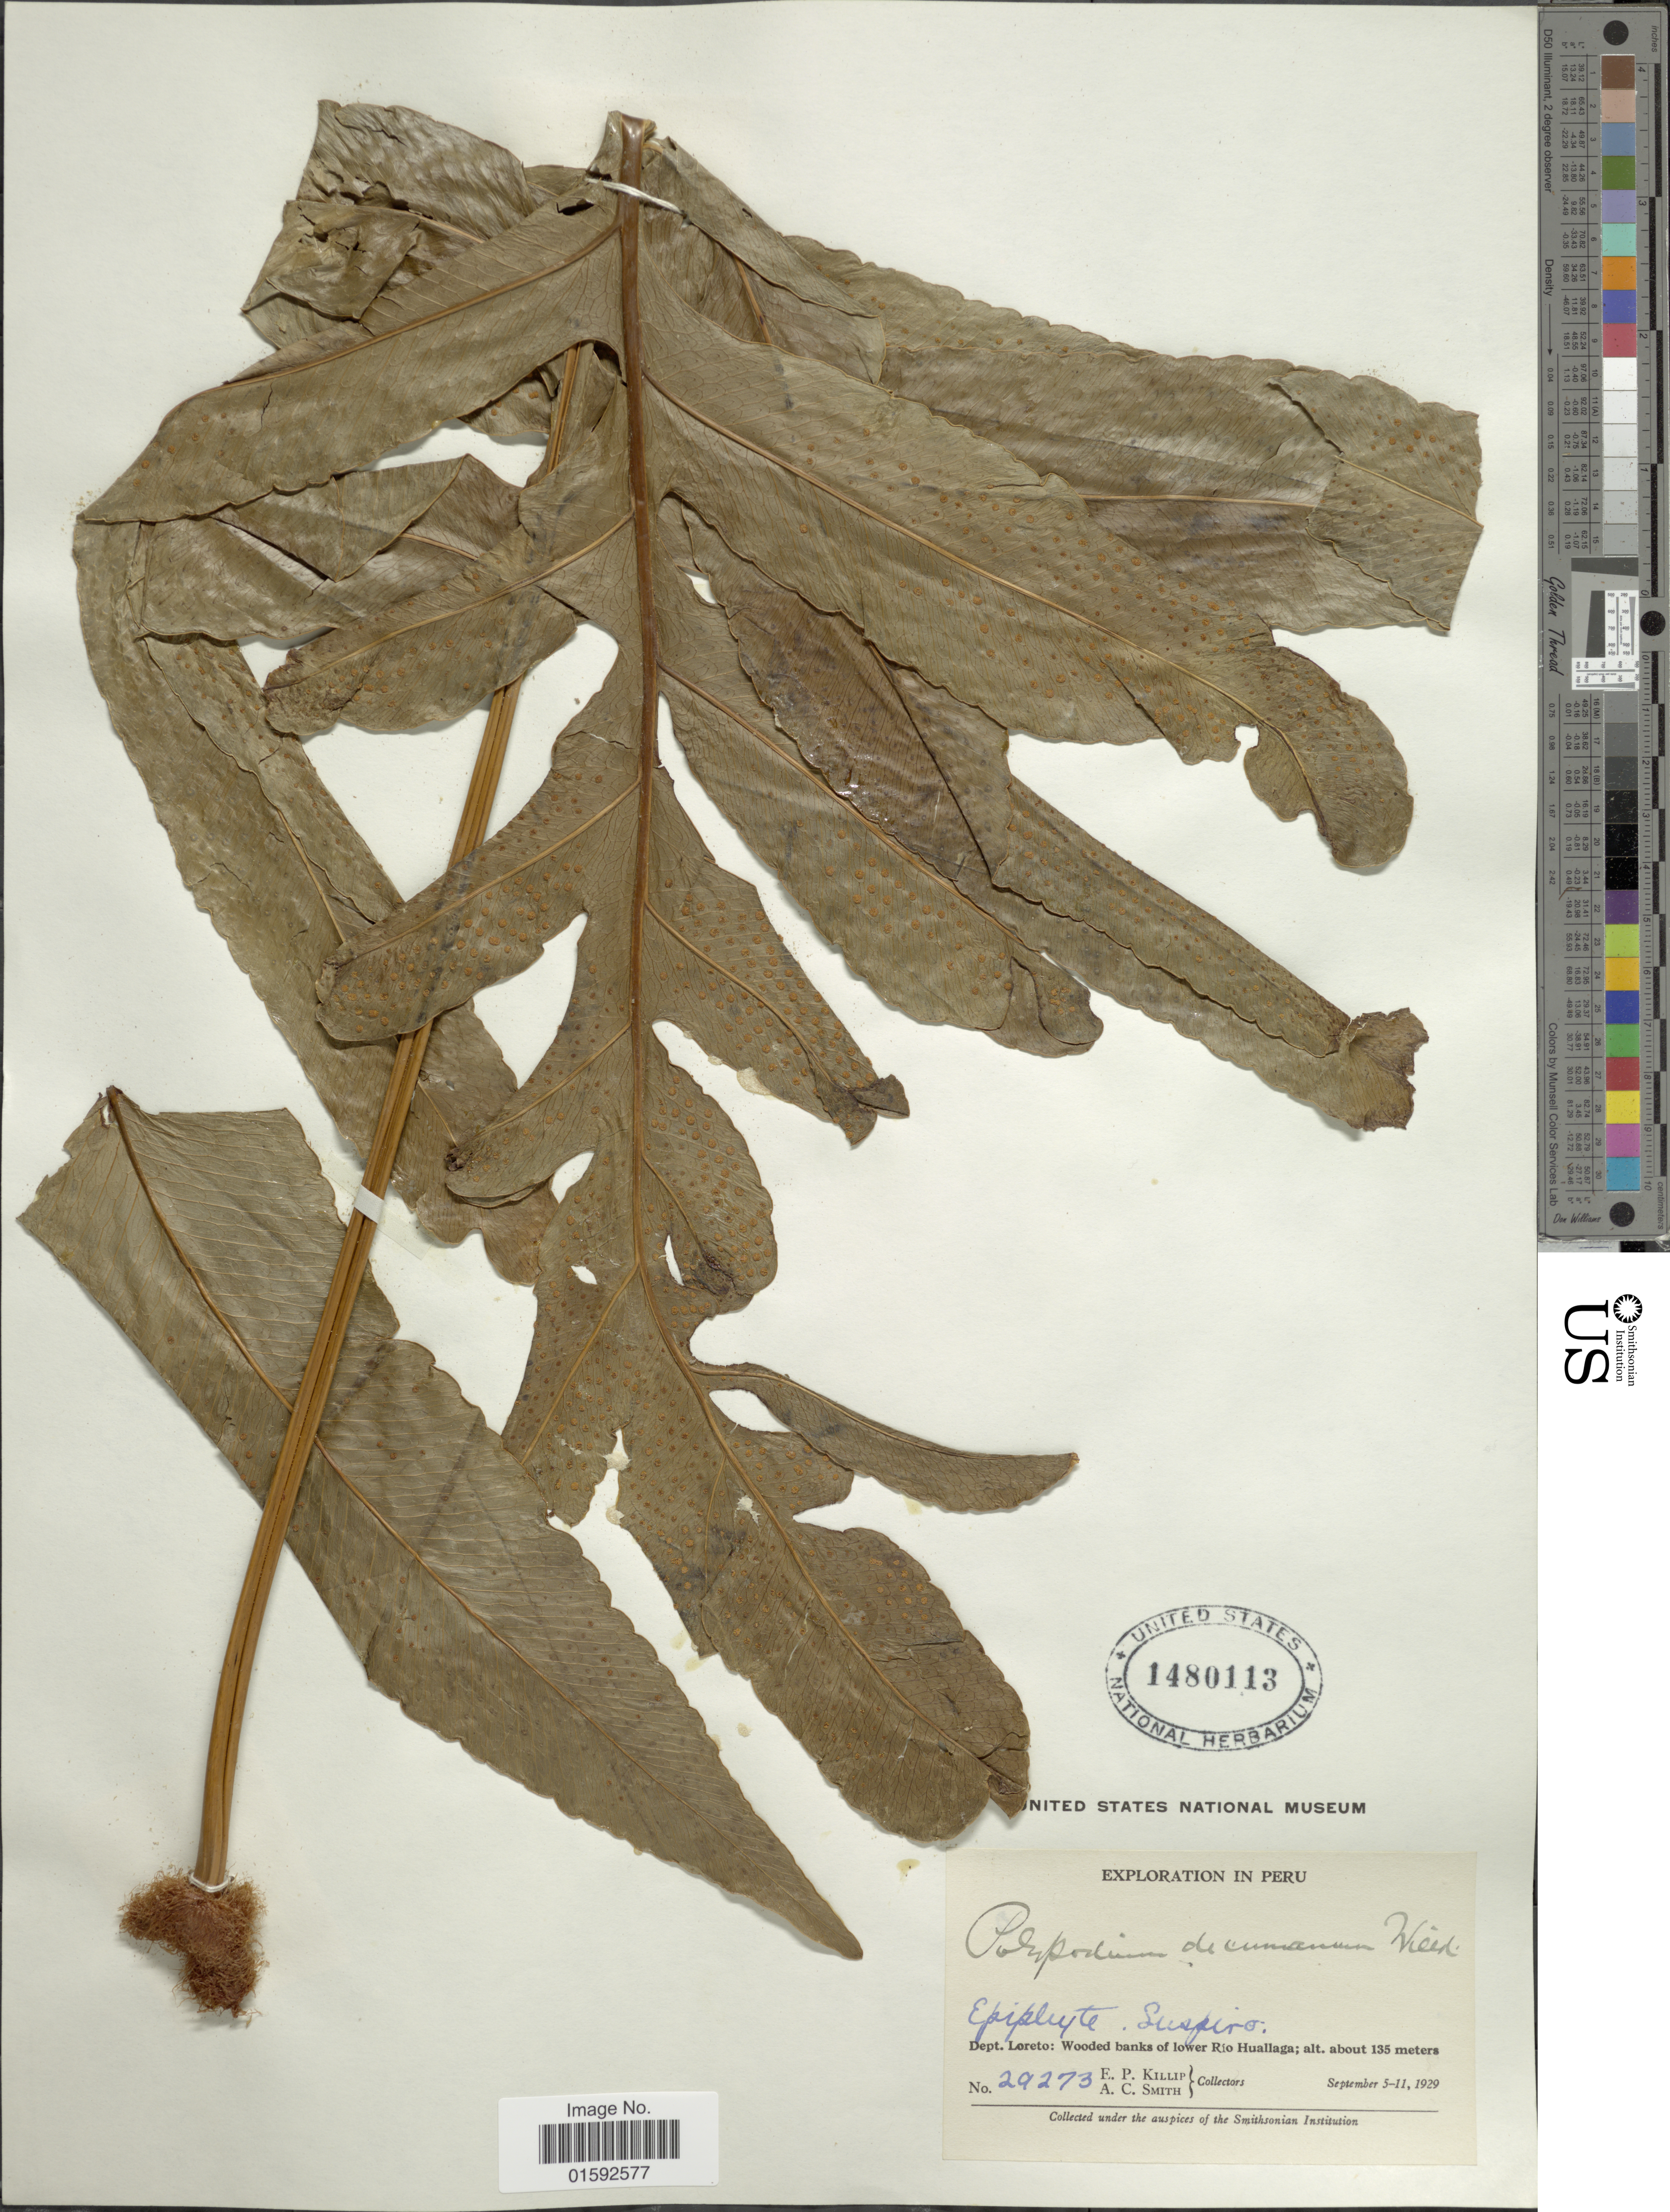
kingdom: Plantae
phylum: Tracheophyta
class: Polypodiopsida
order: Polypodiales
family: Polypodiaceae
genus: Phlebodium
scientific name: Phlebodium decumanum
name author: (Willd.) J. Sm.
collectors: E. P. Killip & A. C. Smith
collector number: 29273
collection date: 1929-09-05/1929-09-11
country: Peru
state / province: Loreto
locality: Peru, Dept. Loreto: Wooded banks of lower Río Huallaga.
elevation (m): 135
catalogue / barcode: US 1480113